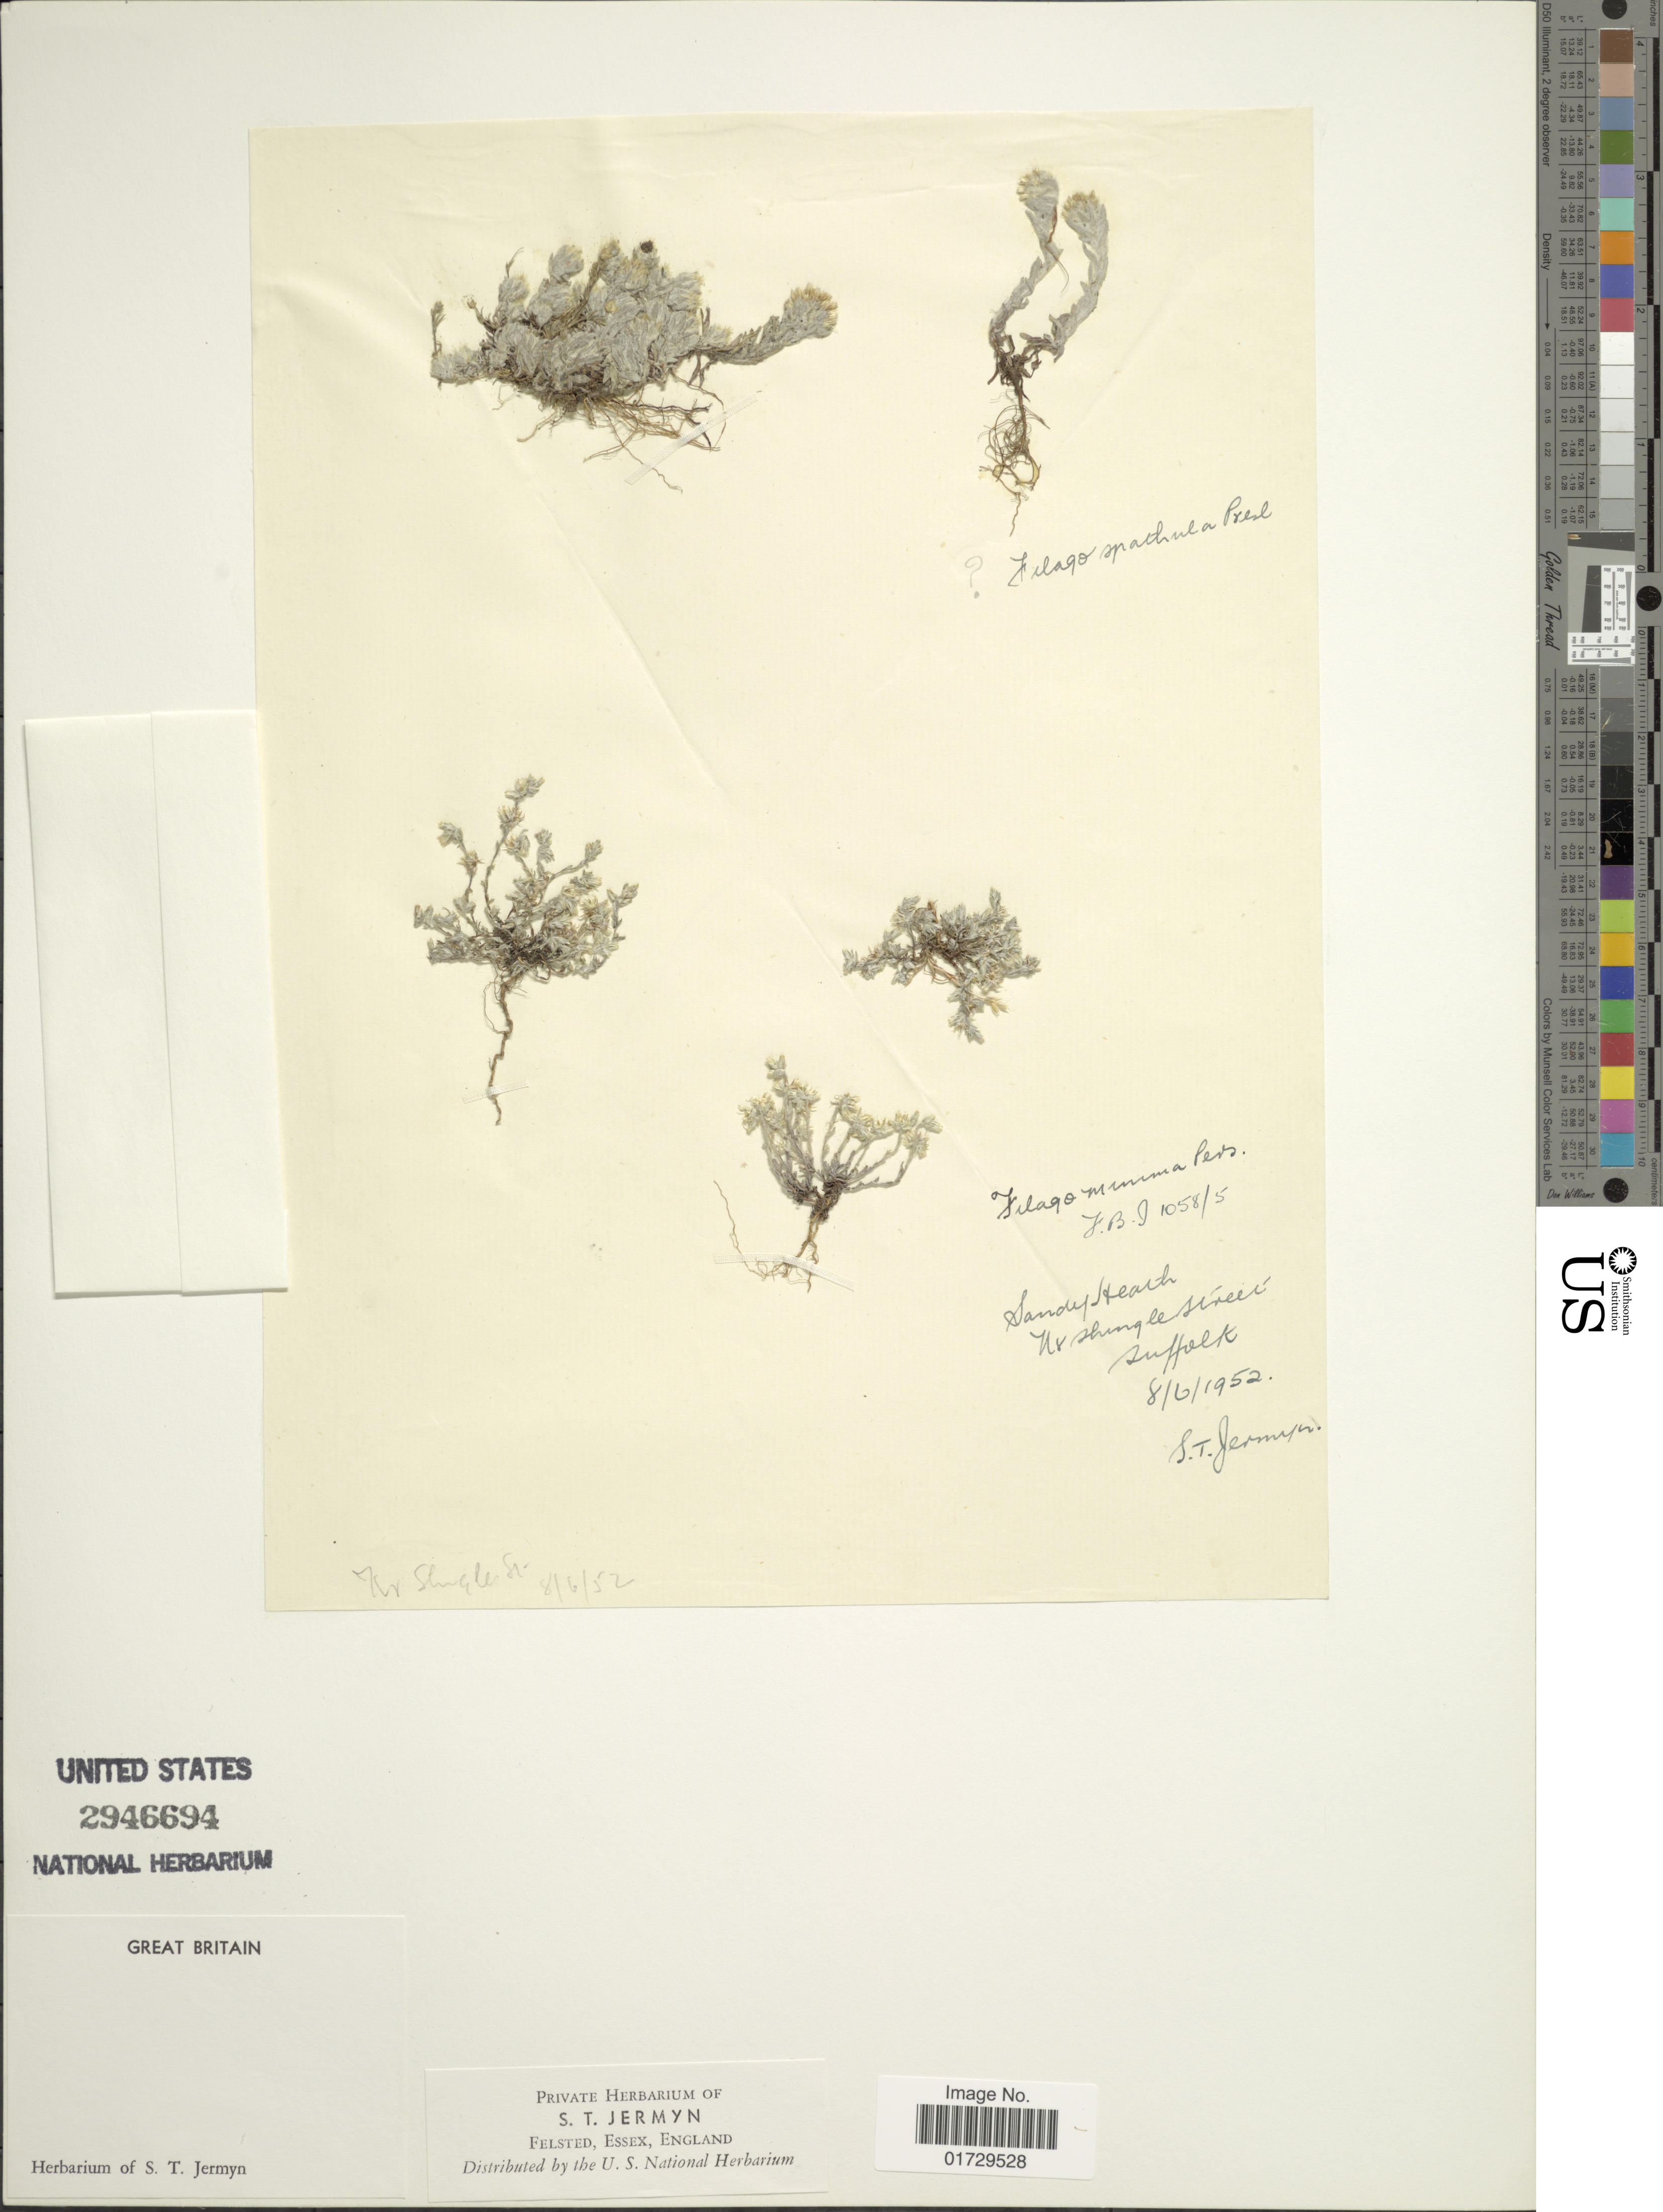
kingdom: Plantae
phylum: Tracheophyta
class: Magnoliopsida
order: Asterales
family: Asteraceae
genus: Filago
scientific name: Filago minima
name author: (Sm.) Pers.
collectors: S. Jermyn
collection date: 1952-06-08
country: United Kingdom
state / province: England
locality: Suffolk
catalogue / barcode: US 2946694